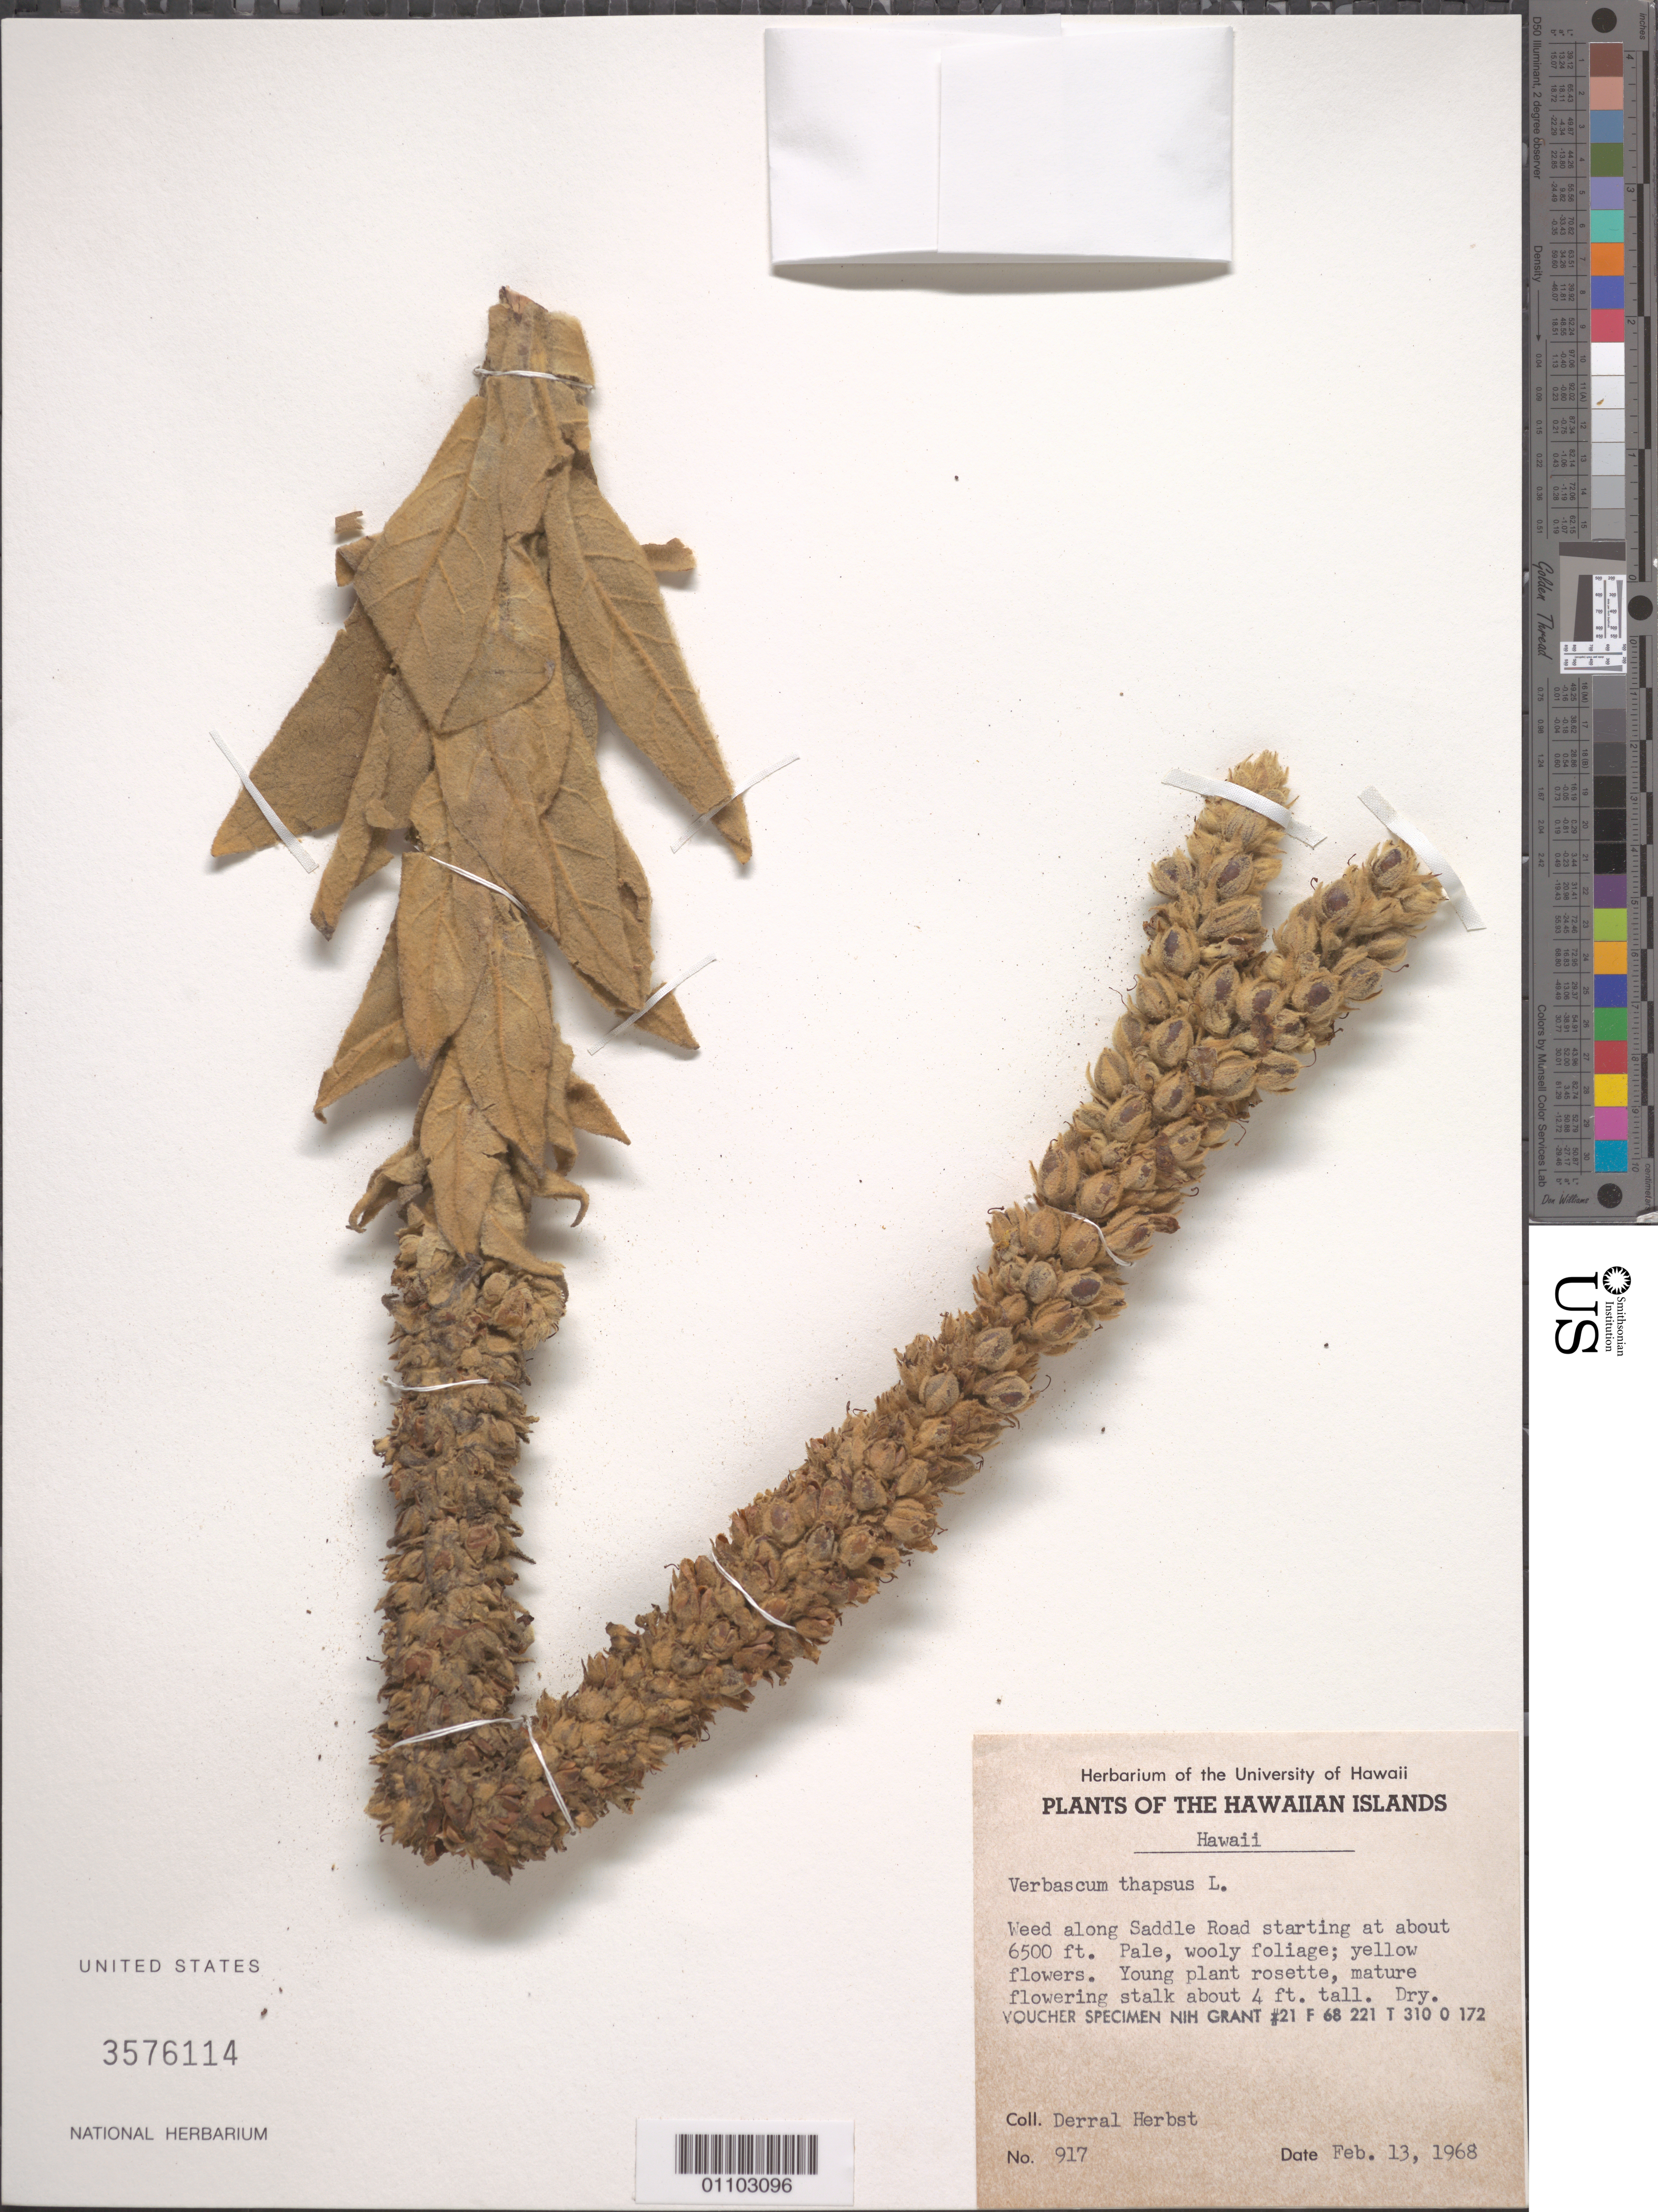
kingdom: Plantae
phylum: Tracheophyta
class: Magnoliopsida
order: Lamiales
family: Scrophulariaceae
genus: Verbascum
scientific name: Verbascum thapsus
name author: L.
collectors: D. R. Herbst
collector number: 917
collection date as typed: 13 Feb 1968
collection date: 1968-02-13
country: United States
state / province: Hawaii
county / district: Hawaii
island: Hawaii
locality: Along Saddle Rd.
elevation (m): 1981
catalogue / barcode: US 3576114